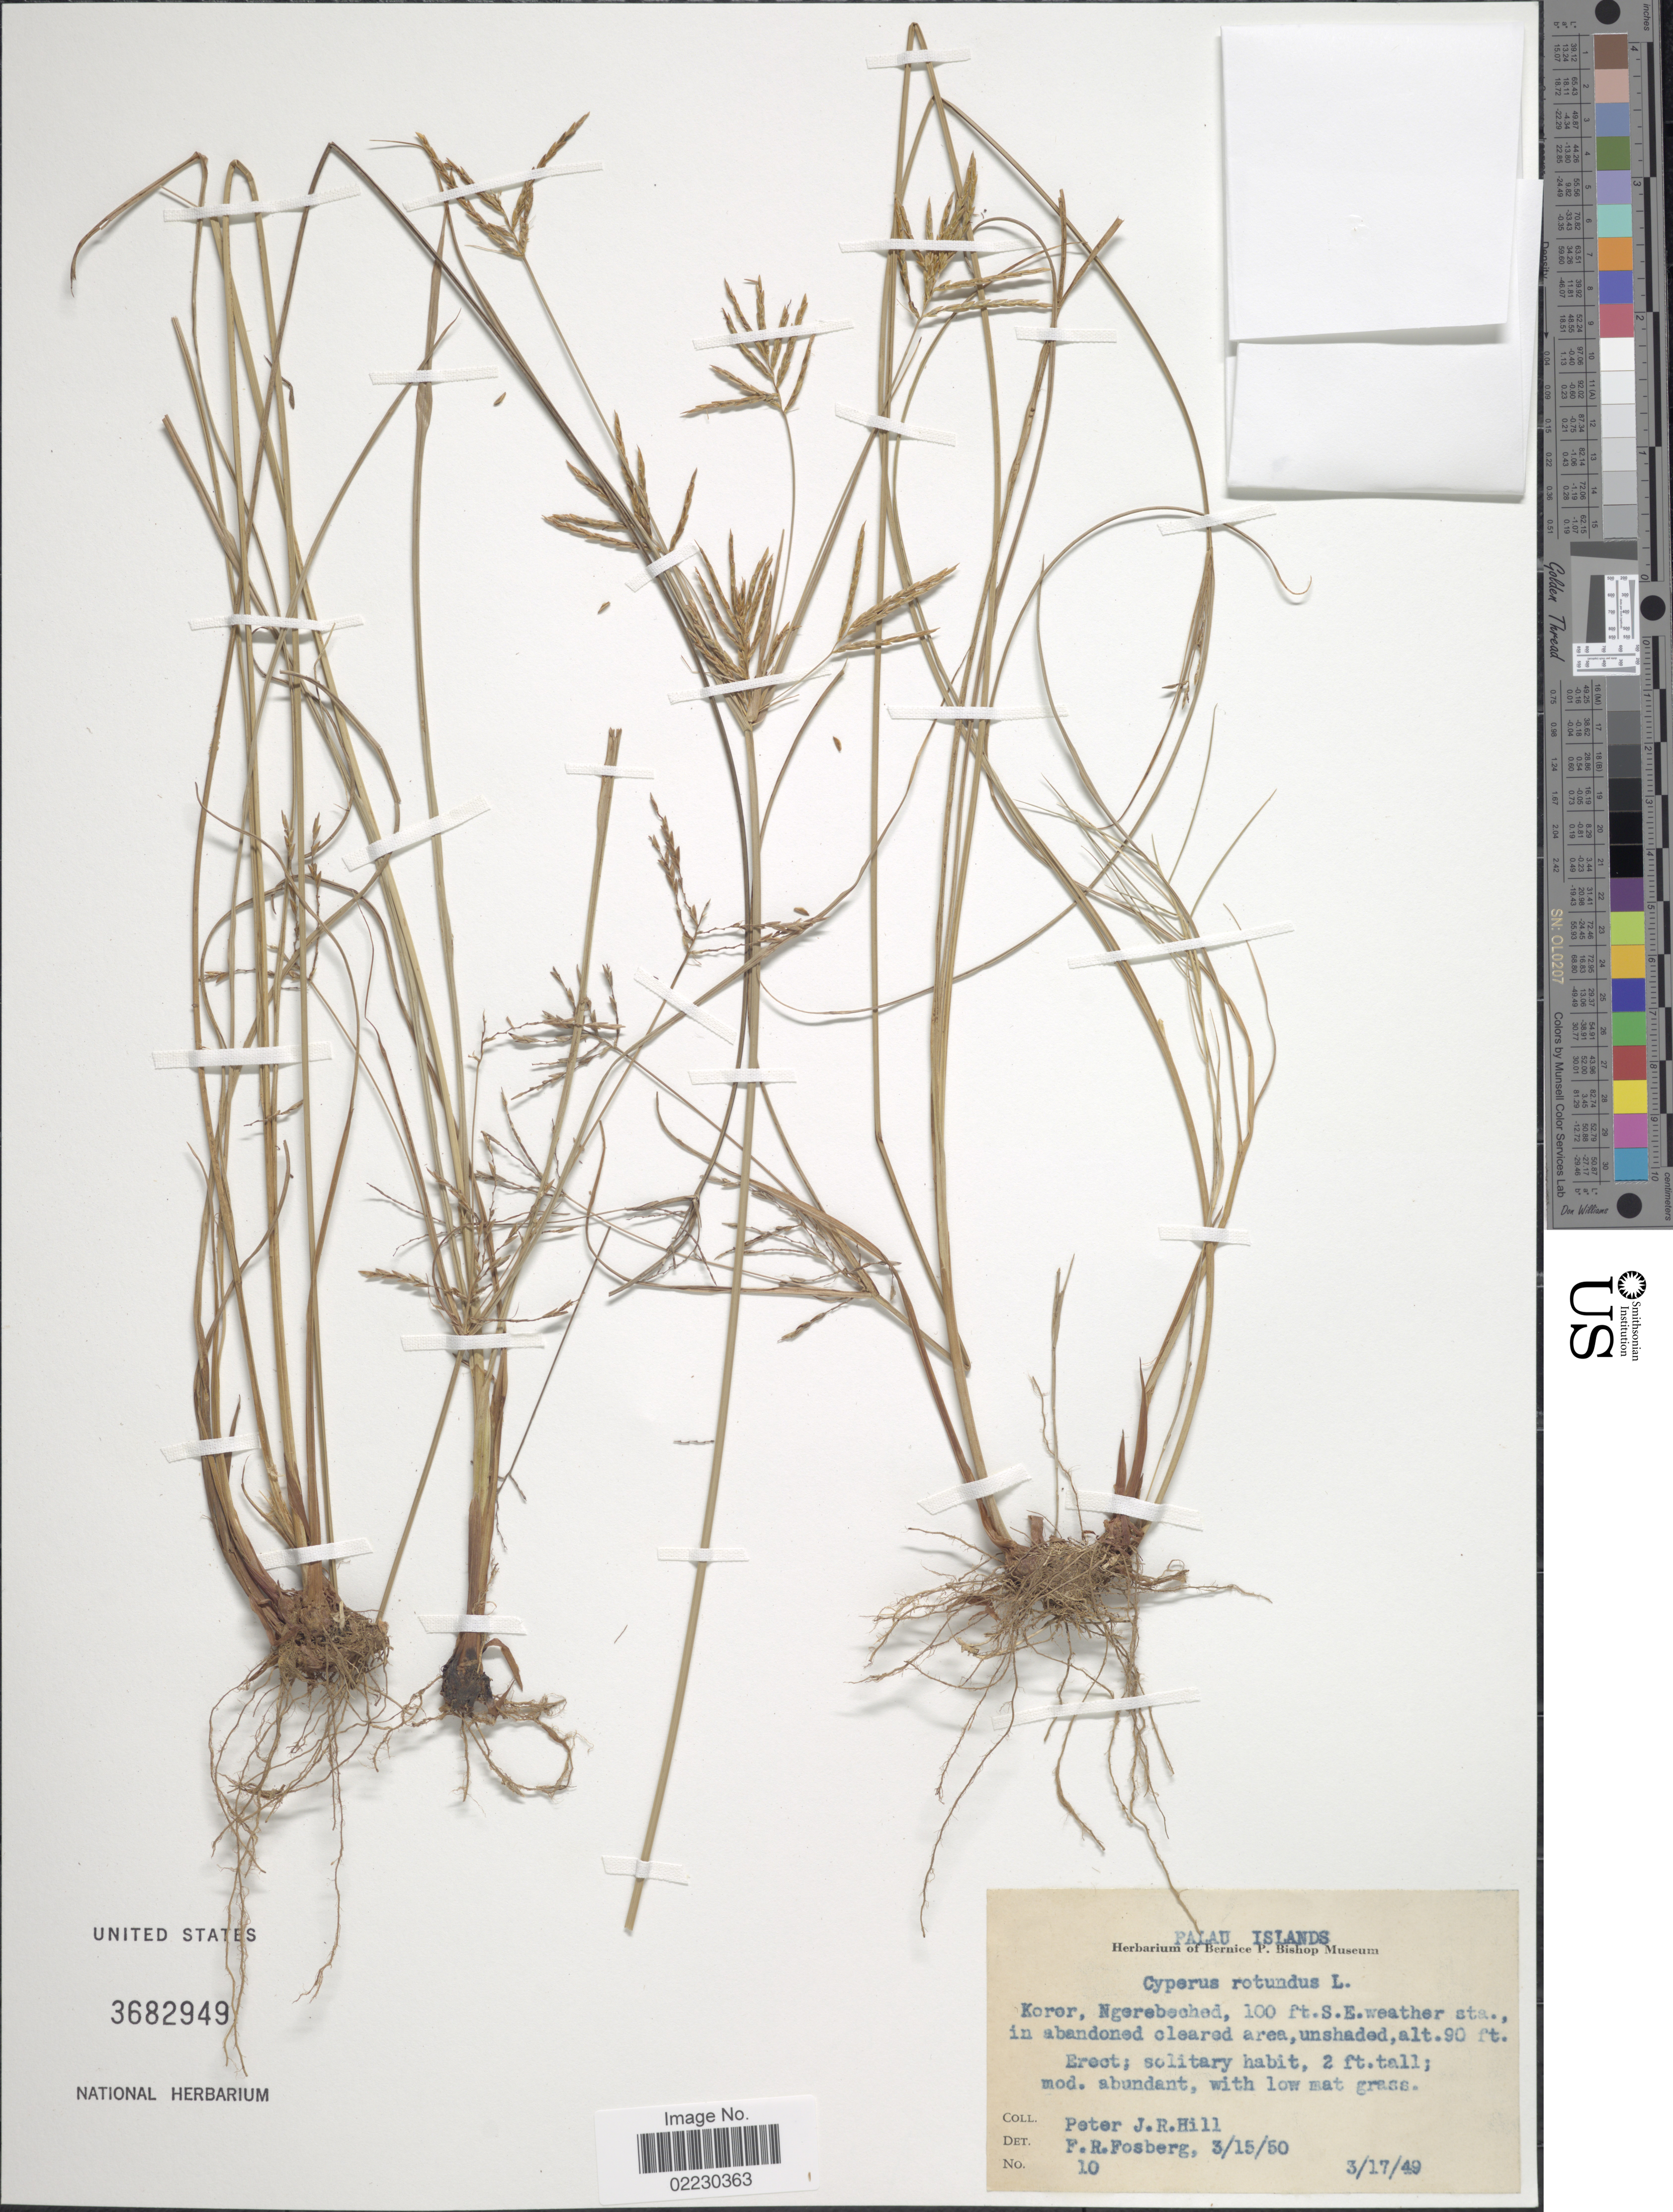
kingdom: Plantae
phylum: Tracheophyta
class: Liliopsida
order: Poales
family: Cyperaceae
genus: Cyperus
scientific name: Cyperus rotundus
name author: L.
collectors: P. J. R. Hill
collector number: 10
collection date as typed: Transcribed d/m/y: 17/3/49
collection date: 1949-03-17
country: Palau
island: Oreor [Koror]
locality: Palau Islands, Koror, Ngerebeched, 100 ft. S.E. weather sta.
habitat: Abandoned cleared area, unshaded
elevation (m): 27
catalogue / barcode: US 3682949